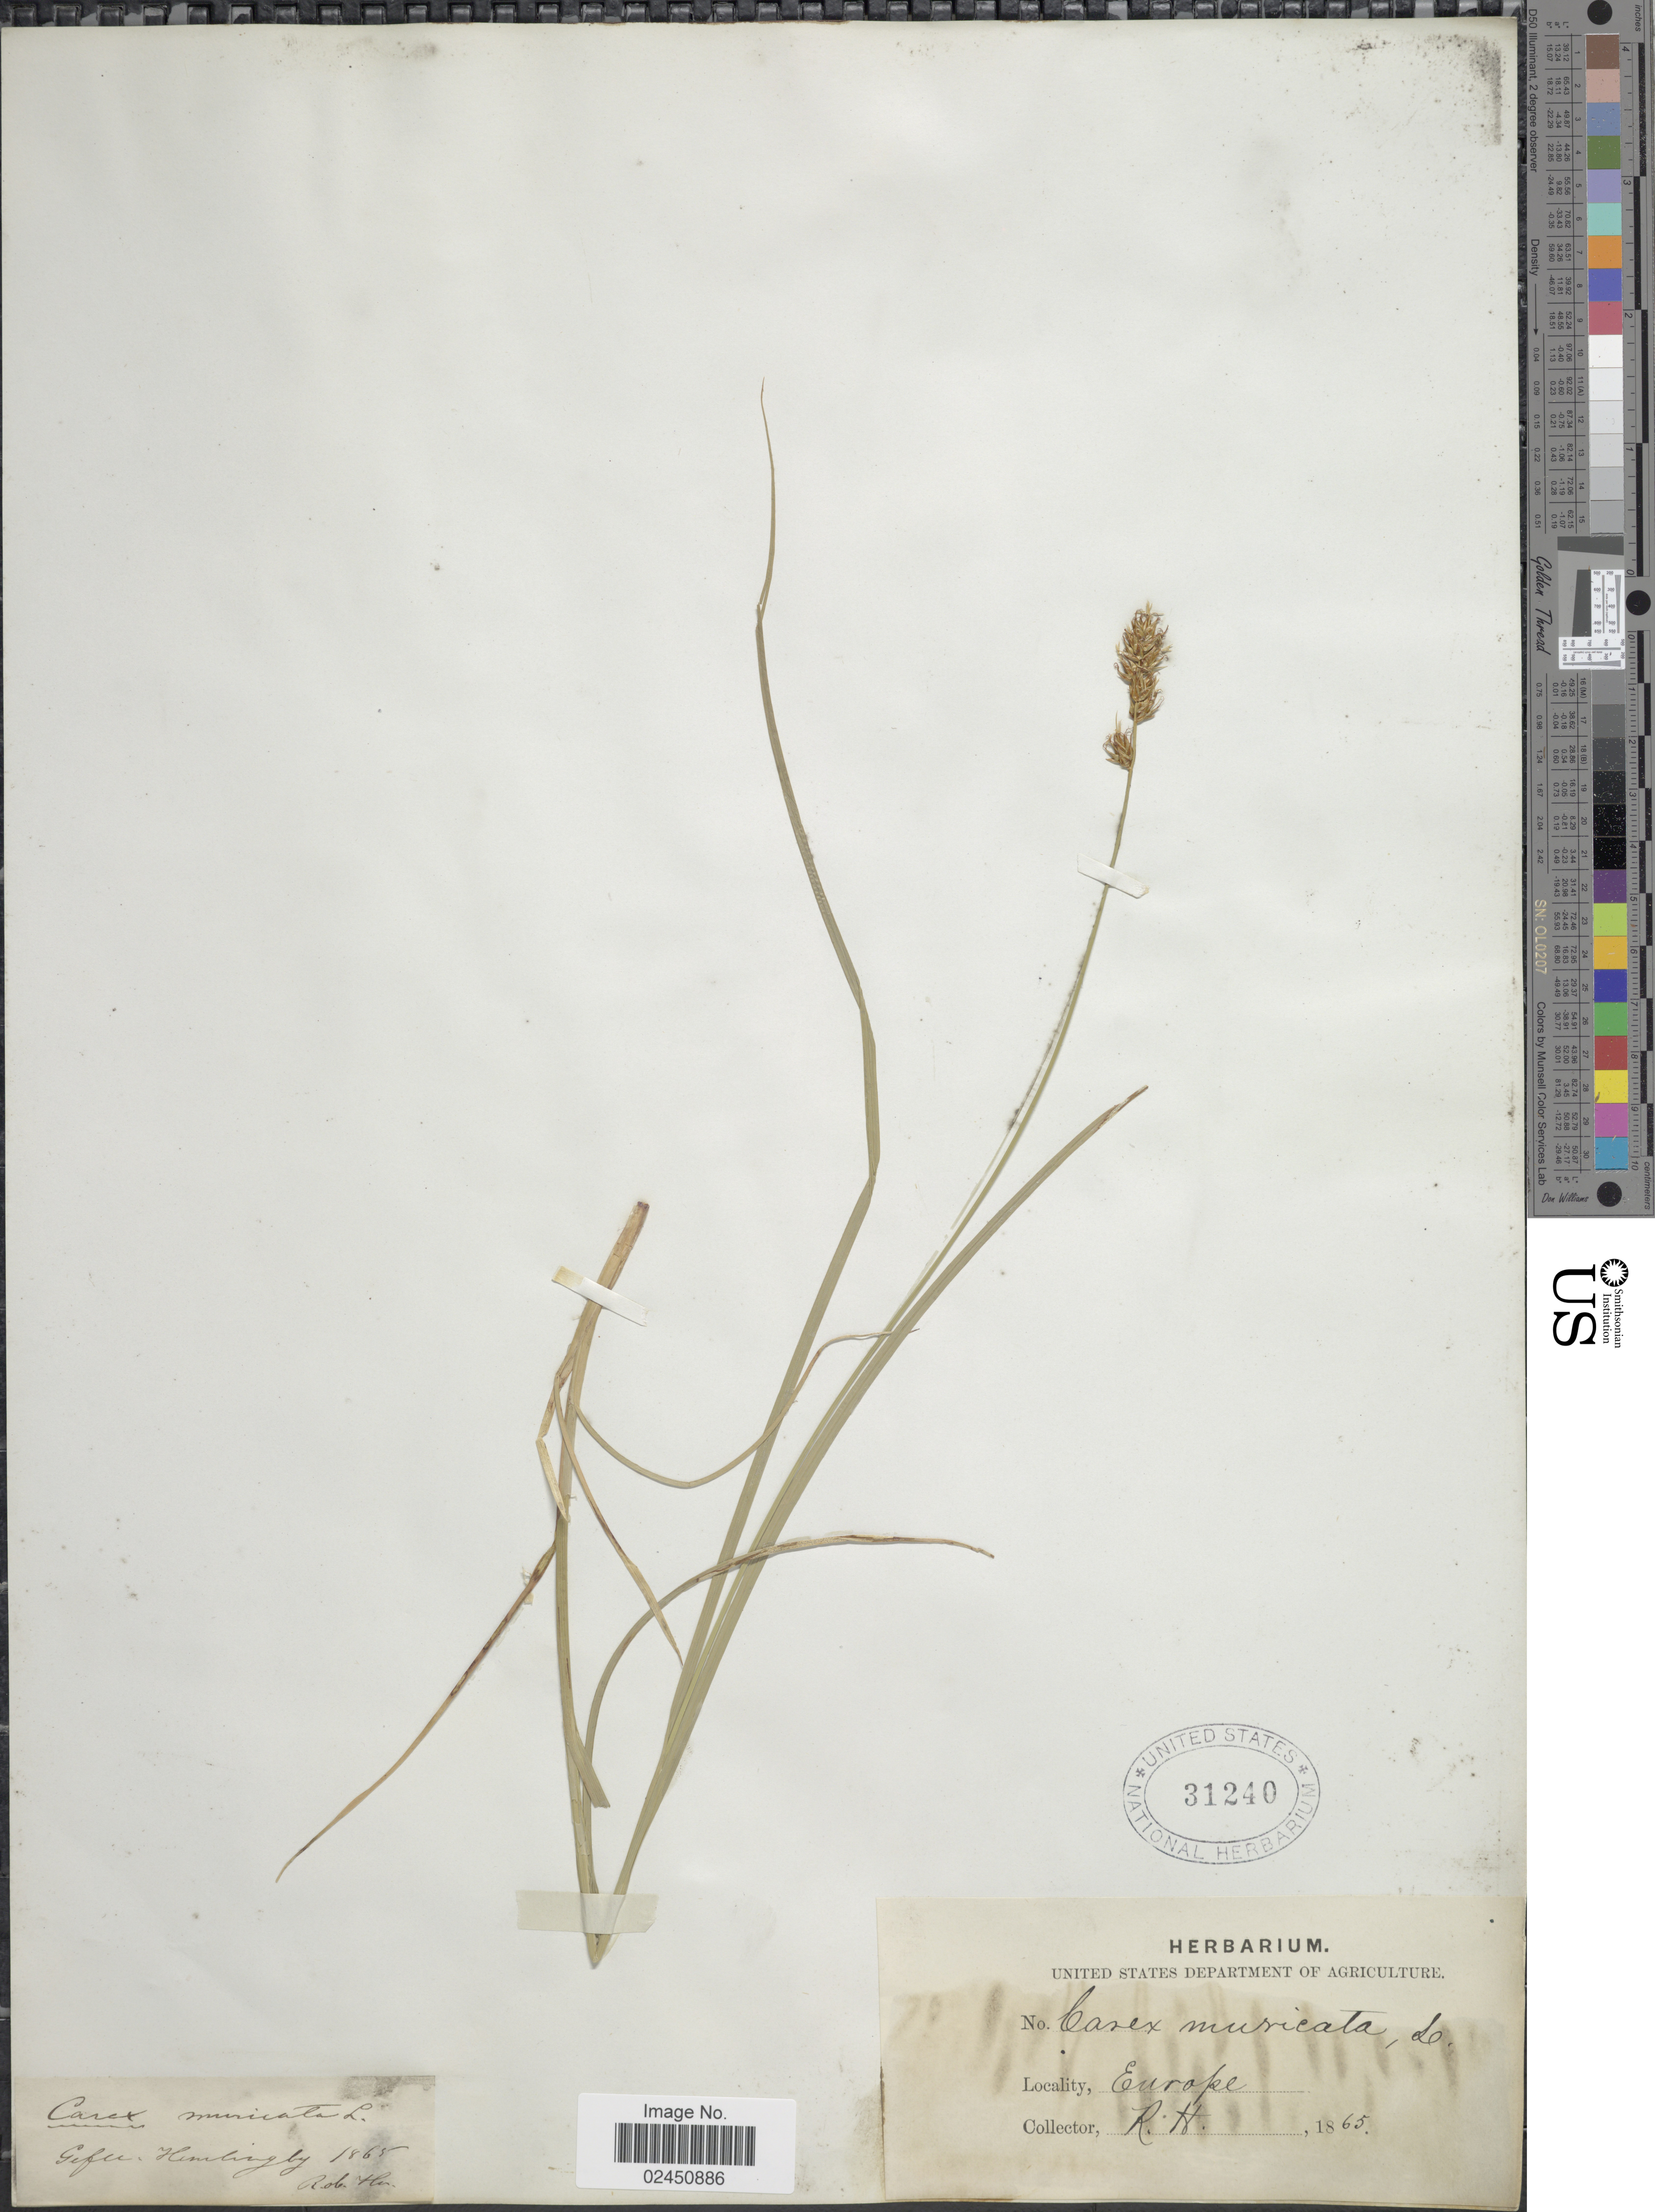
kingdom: Plantae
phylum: Tracheophyta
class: Liliopsida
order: Poales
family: Cyperaceae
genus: Carex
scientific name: Carex muricata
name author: L.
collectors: R. Hn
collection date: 1865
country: Sweden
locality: Gefle, Hemlingby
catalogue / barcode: US 31240